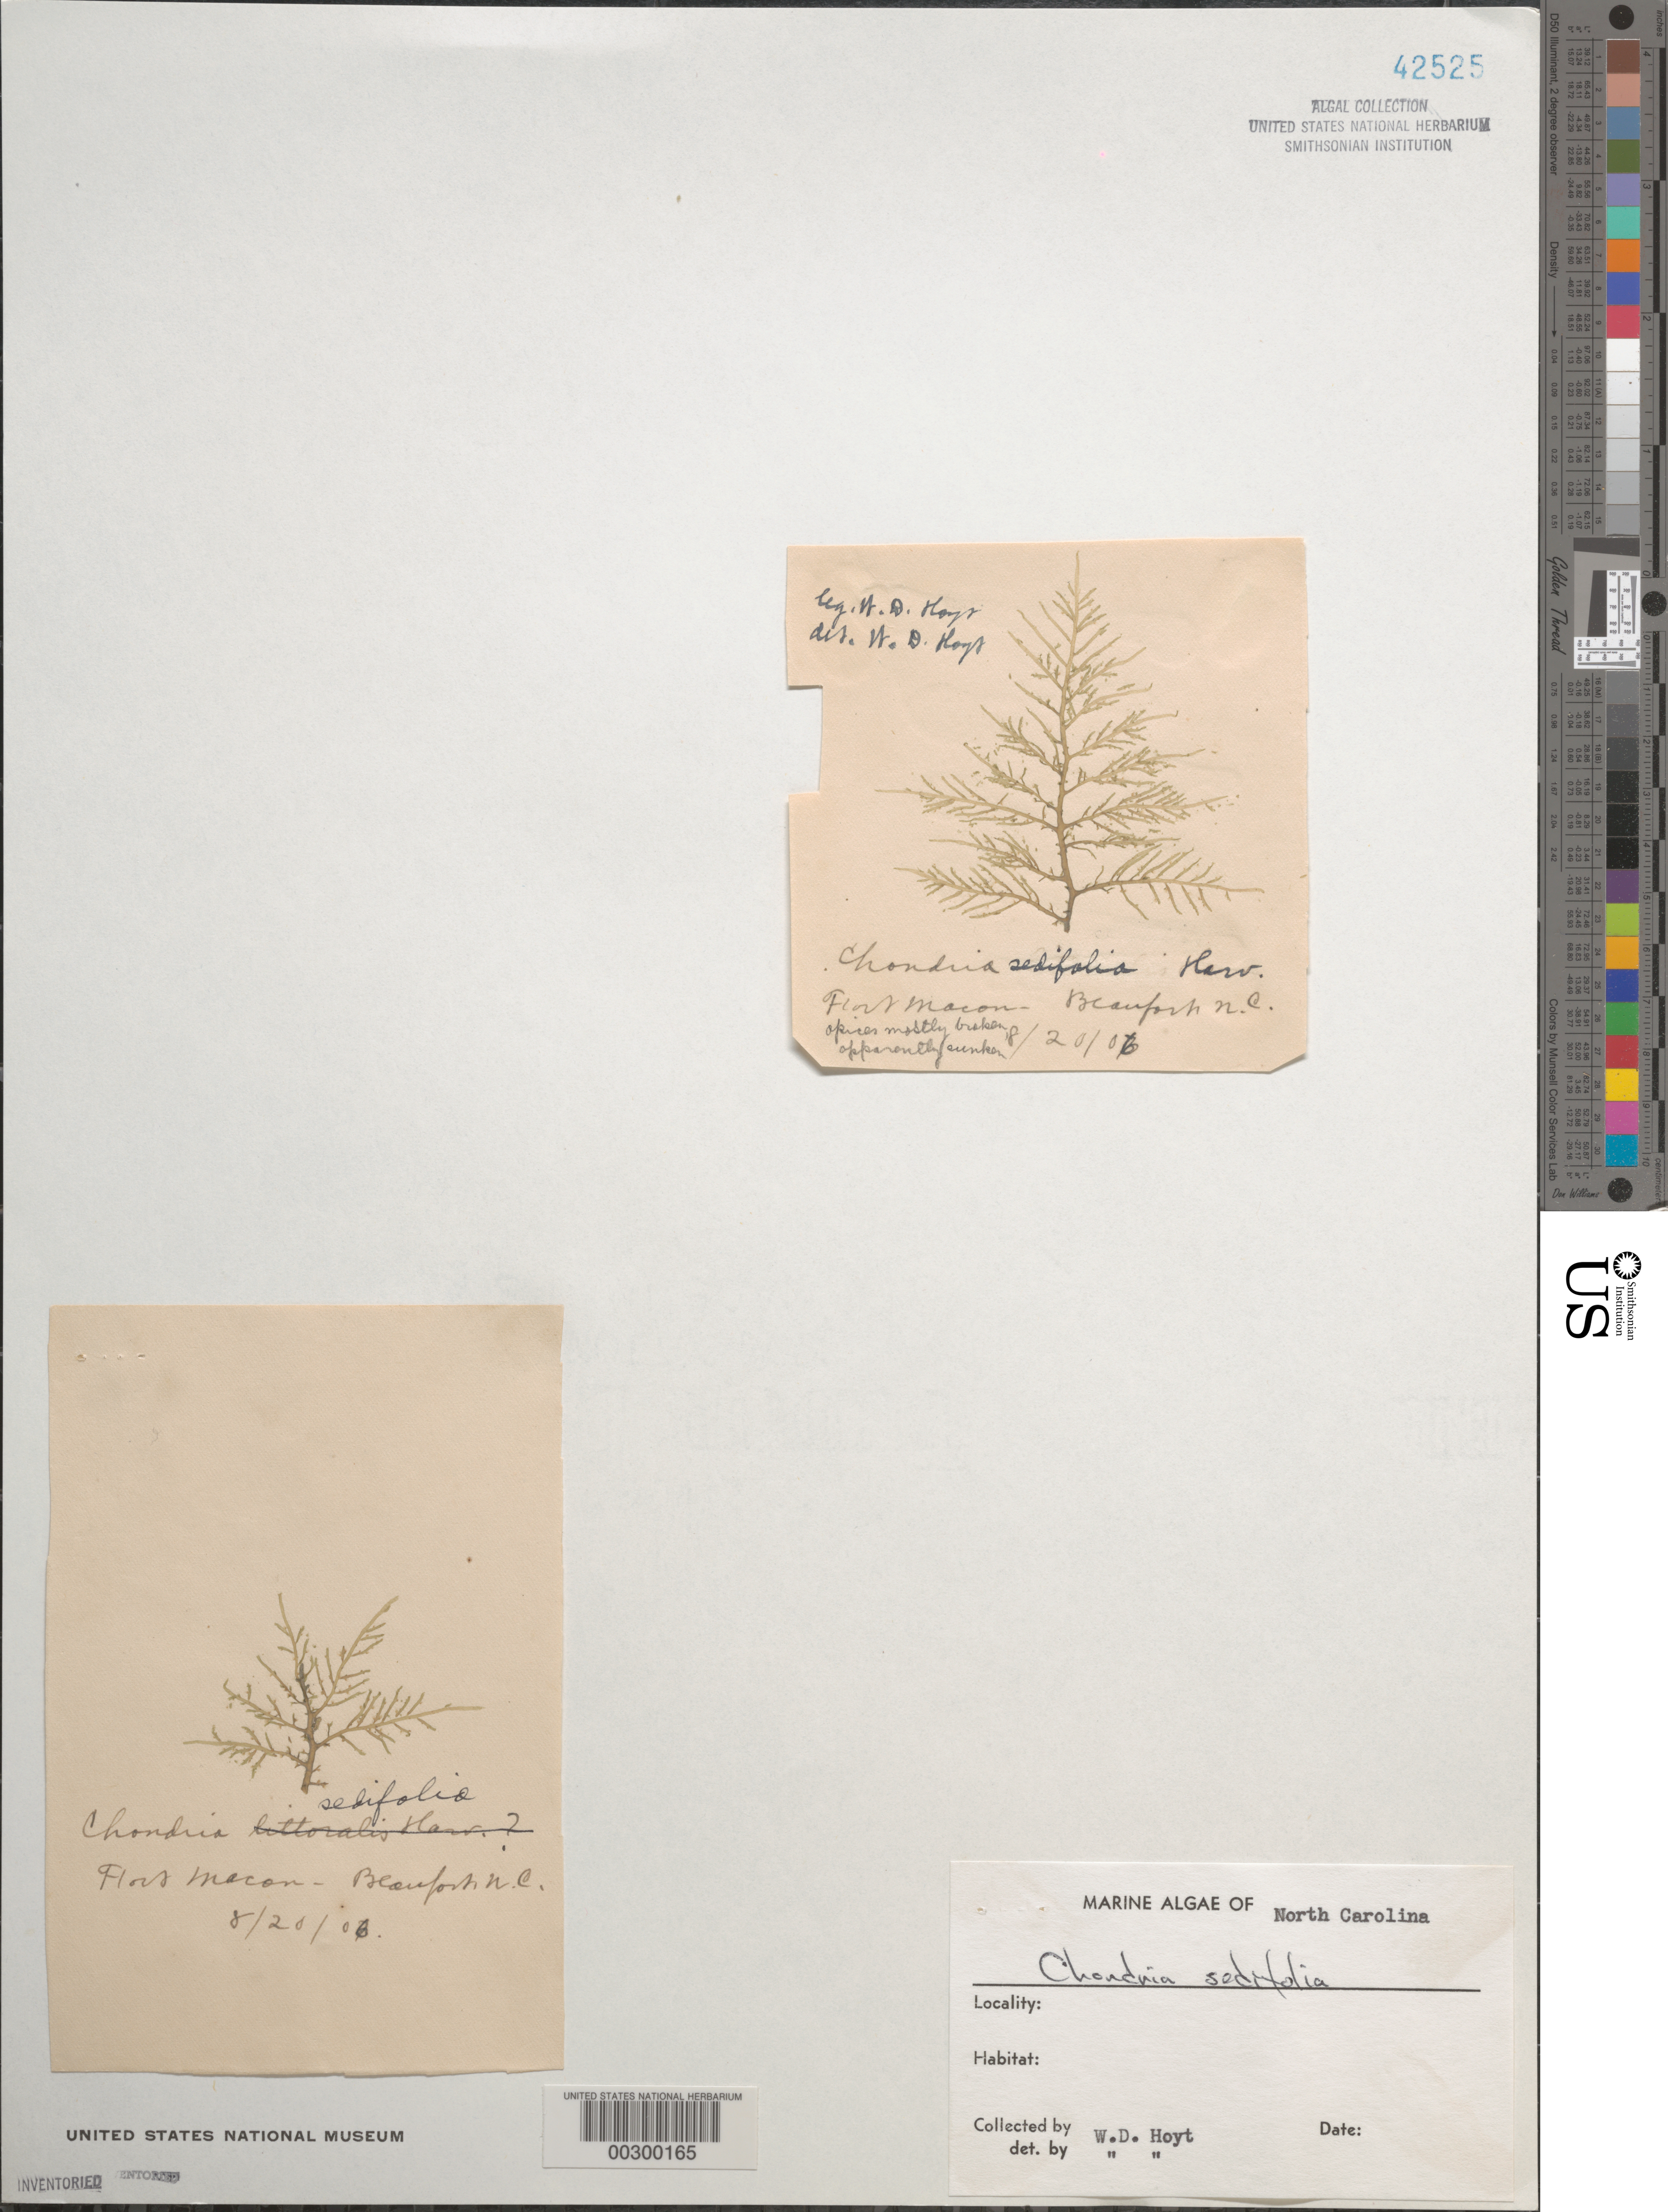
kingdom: Plantae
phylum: Rhodophyta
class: Florideophyceae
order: Ceramiales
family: Rhodomelaceae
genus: Chondria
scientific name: Chondria sedifolia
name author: Harv.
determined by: Hoyt, W. D.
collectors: W. D. Hoyt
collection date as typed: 20 Aug 1906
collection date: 1906-08-20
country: United States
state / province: North Carolina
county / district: Carteret County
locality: Beaufort, Fort Macon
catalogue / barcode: US 42525